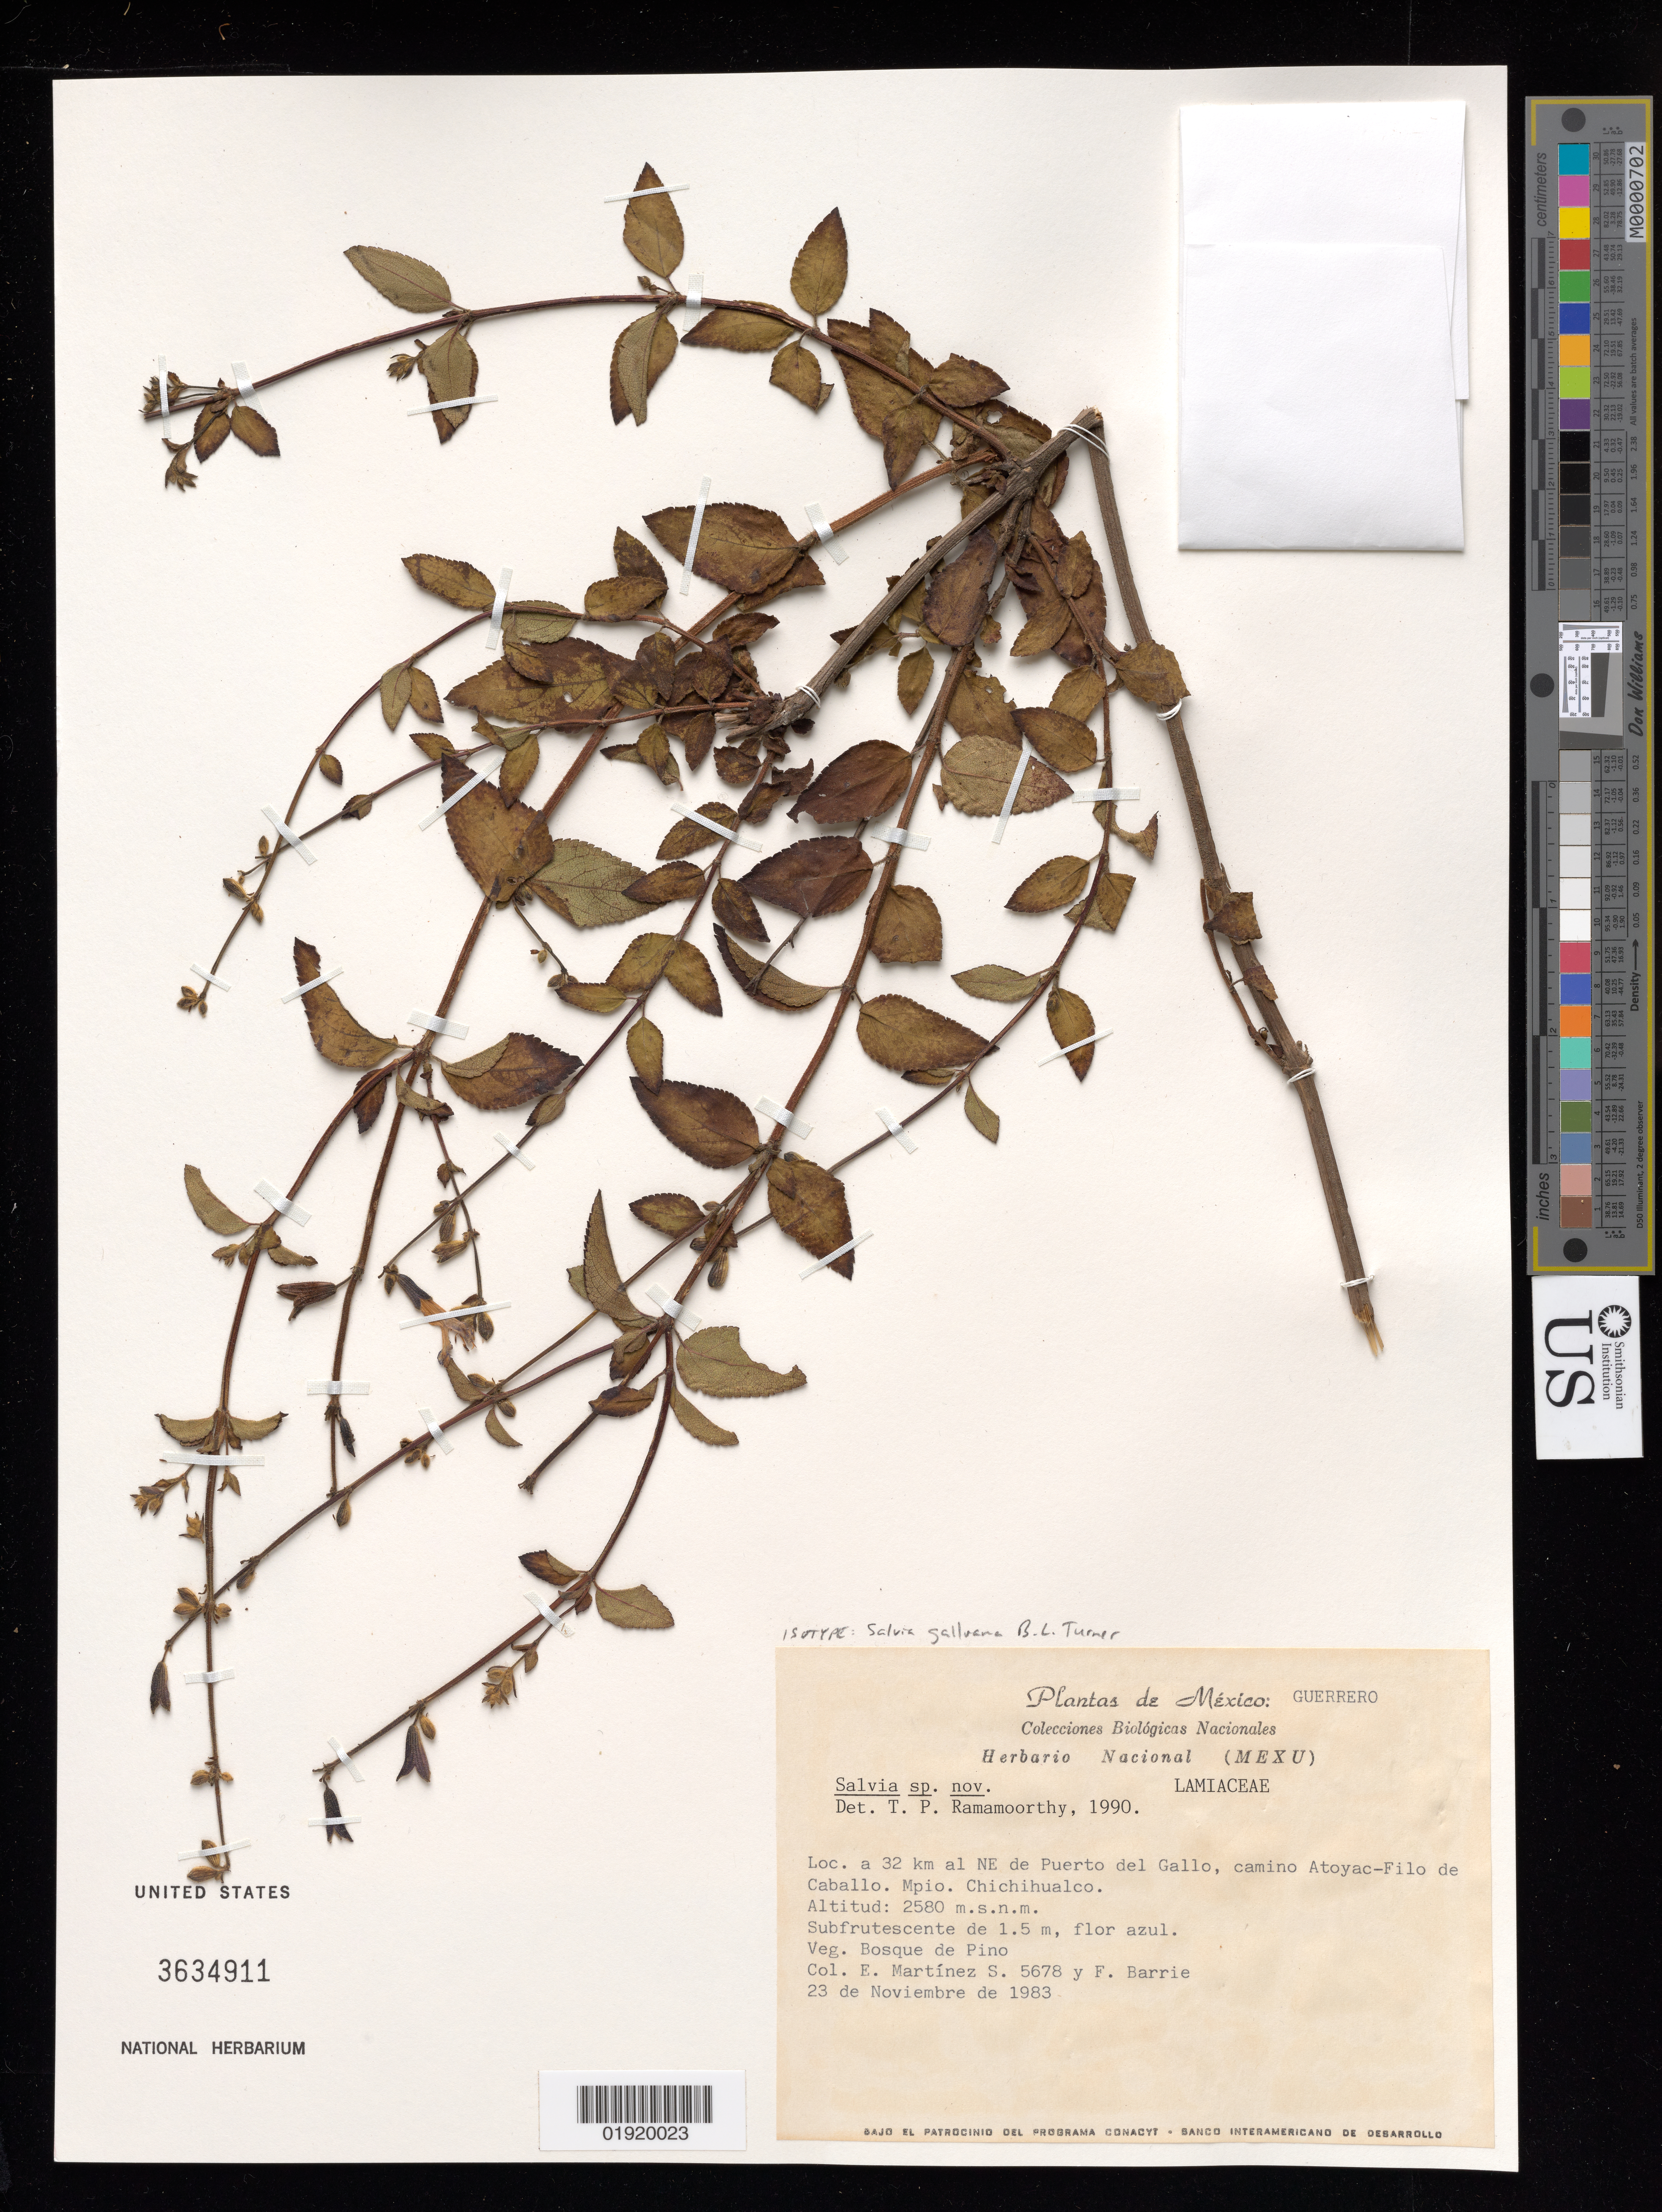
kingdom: Plantae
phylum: Tracheophyta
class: Magnoliopsida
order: Lamiales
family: Lamiaceae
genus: Salvia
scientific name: Salvia galloana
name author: B.L. Turner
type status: Isotype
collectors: E. M. Martínez S. & F. R. Barrie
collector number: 5678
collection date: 1983-11-23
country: Mexico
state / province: Guerrero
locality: Loc. a 32 km al NE de Puerto del Gallo, camino Atoyac-Filo de Caballo. Mpio. Tlacotepec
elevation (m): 2580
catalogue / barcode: US 3634911